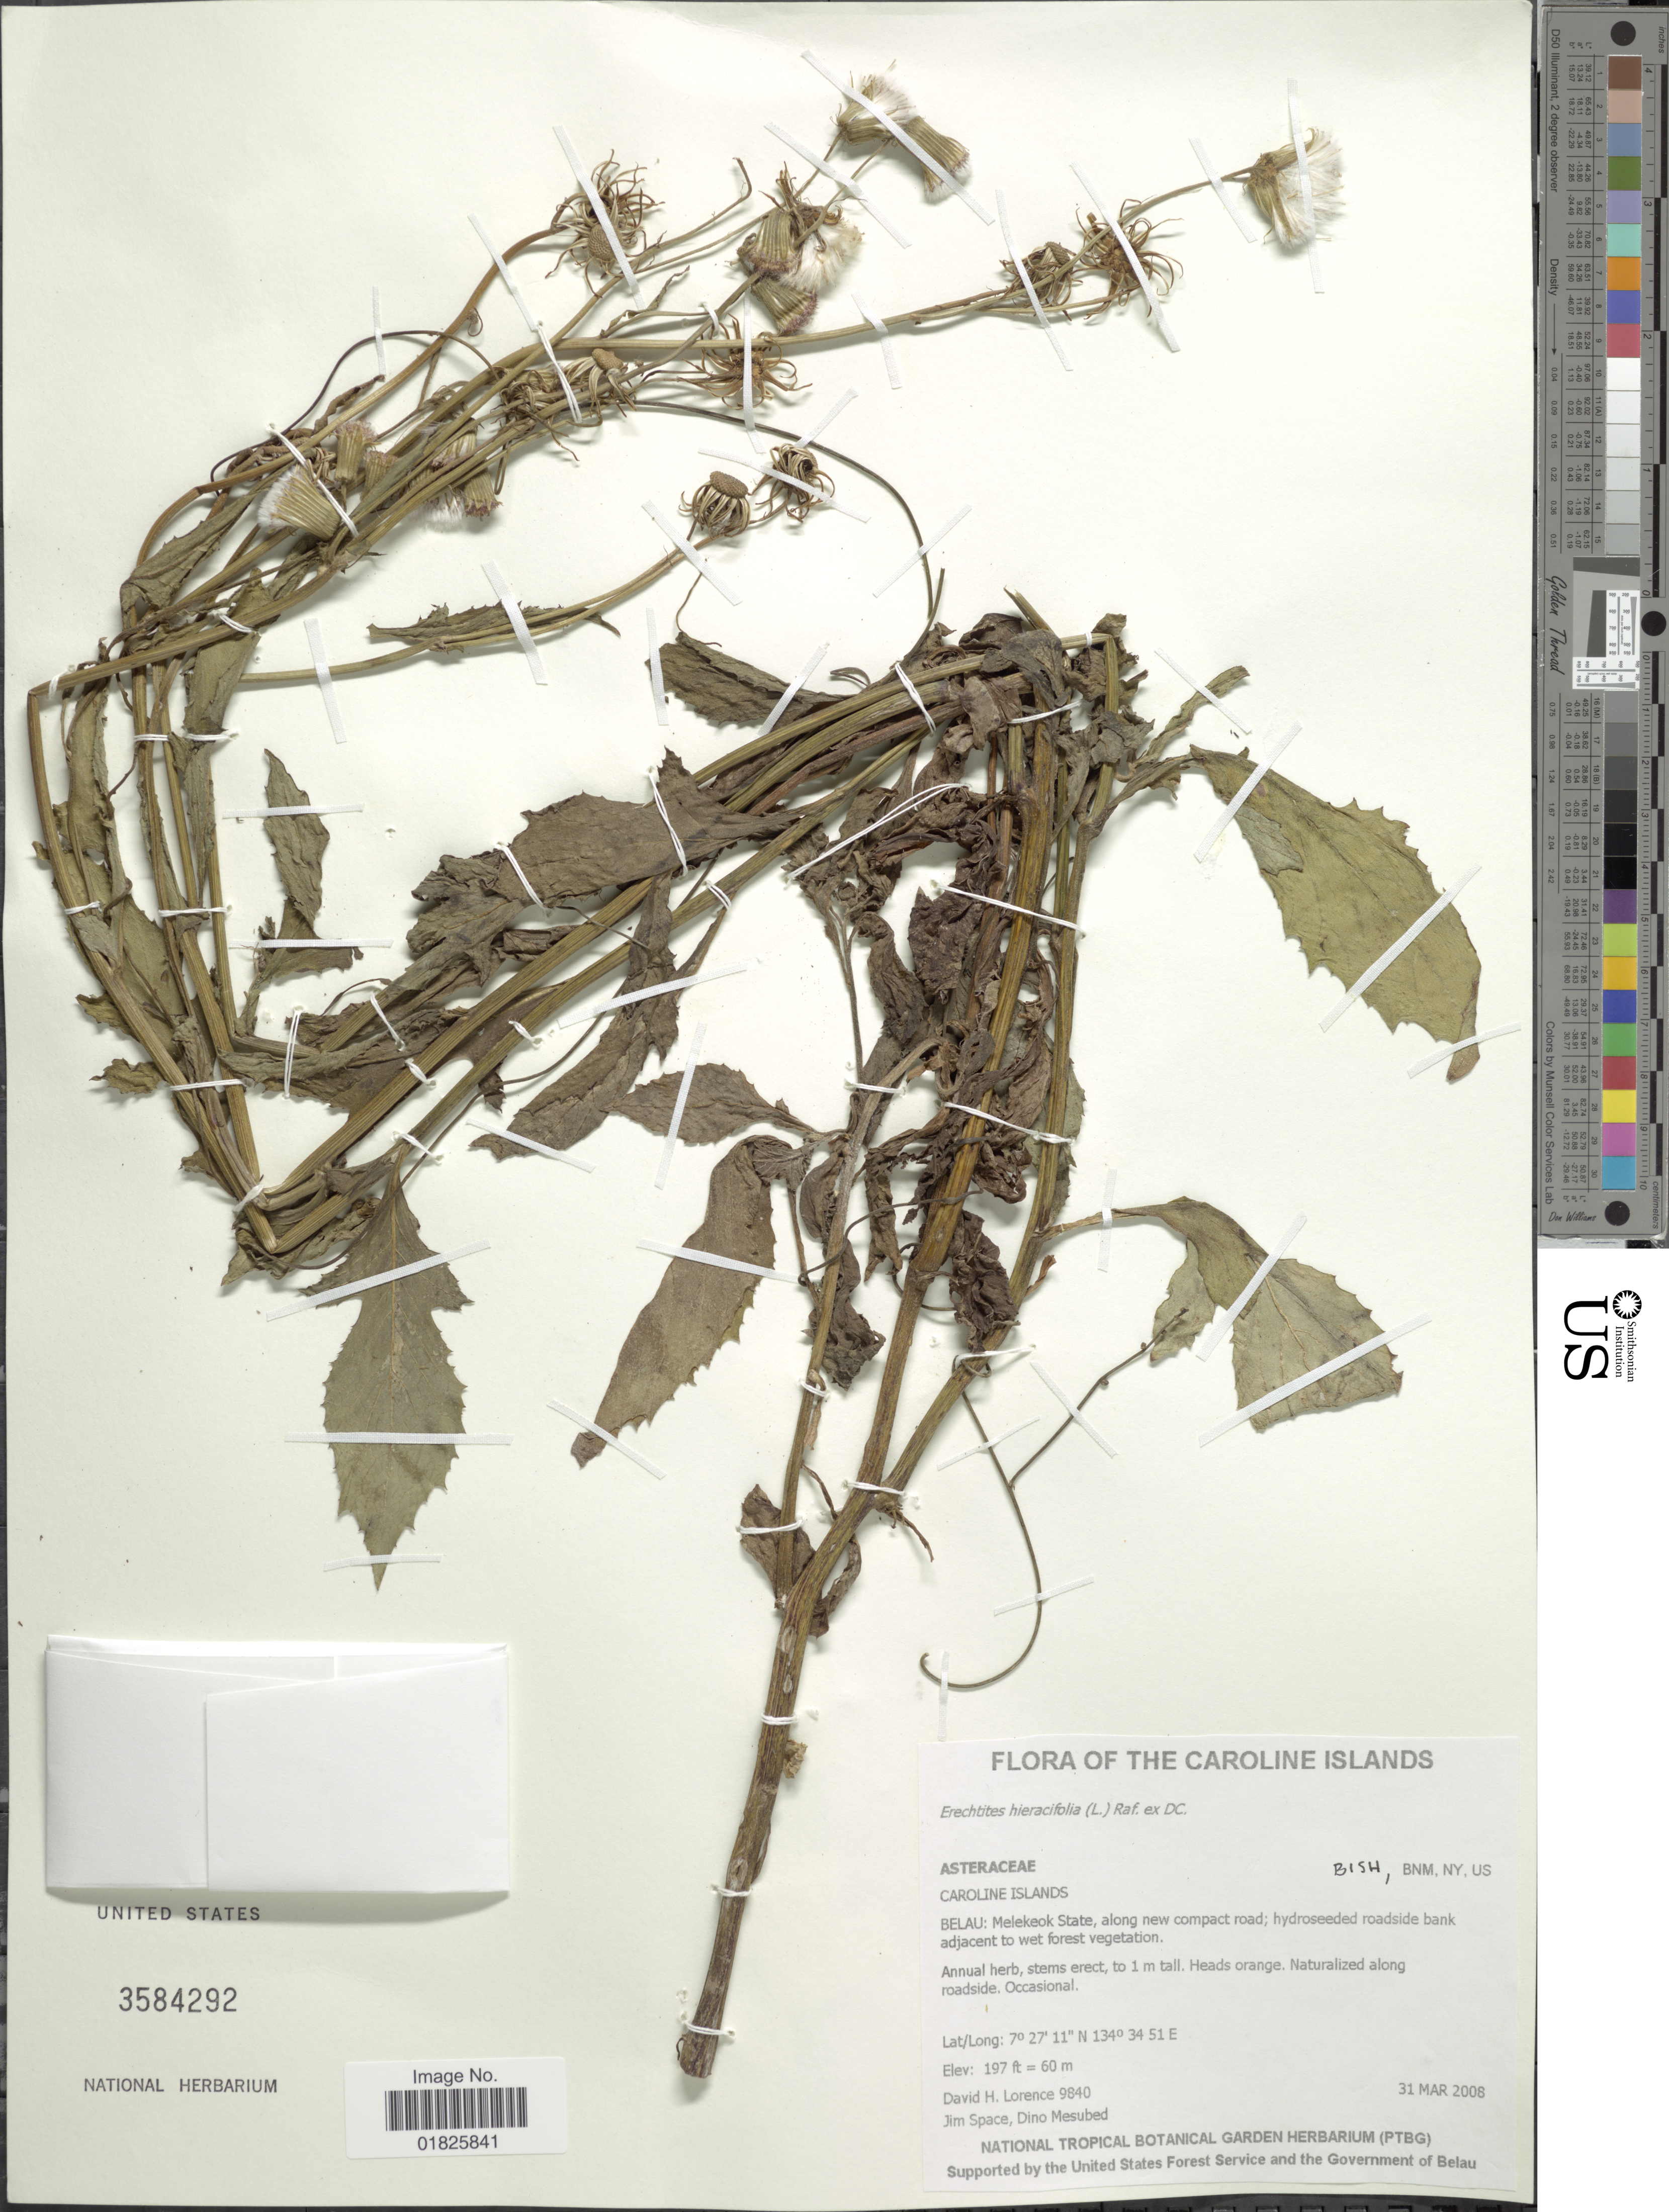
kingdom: Plantae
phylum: Tracheophyta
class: Magnoliopsida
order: Asterales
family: Asteraceae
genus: Erechtites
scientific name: Erechtites hieraciifolius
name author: (L.) Raf. ex DC.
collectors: D. Lorence, J. Space & D. Mesubed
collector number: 9840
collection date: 2008-03-31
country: Palau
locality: Caroline Islands, Melekeok State, along new compact road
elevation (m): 60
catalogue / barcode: US 3584292